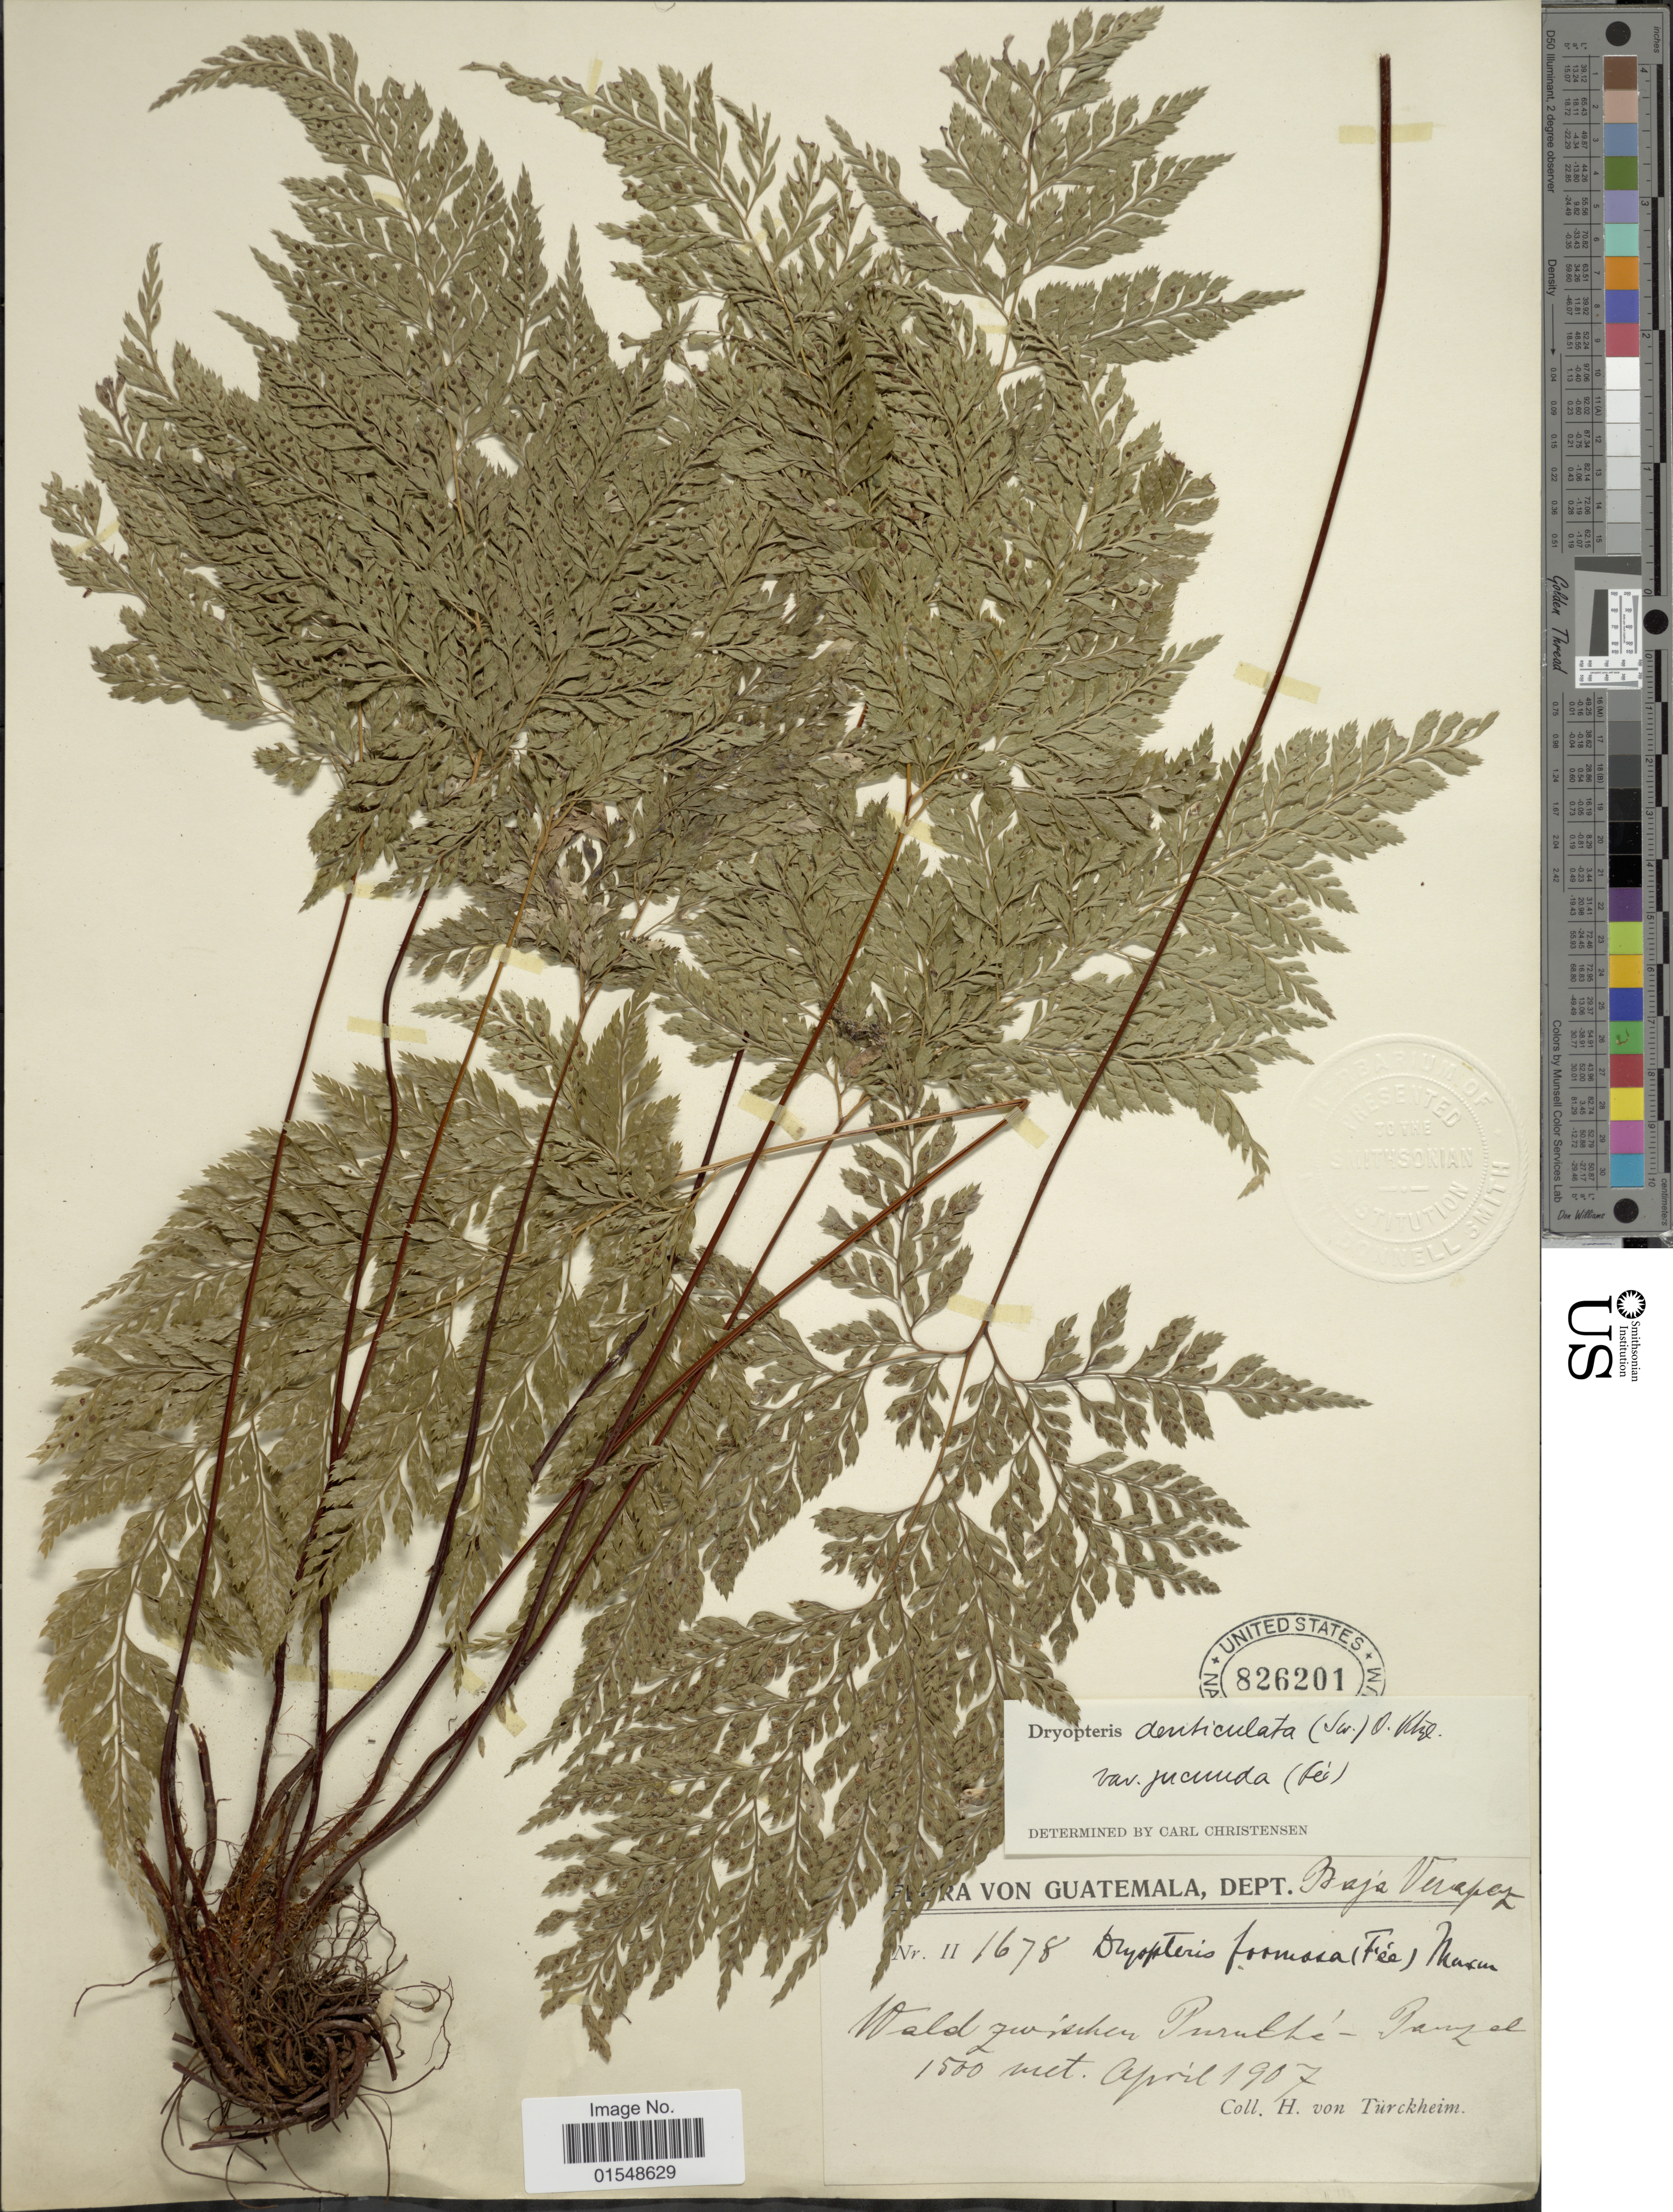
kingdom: Plantae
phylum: Tracheophyta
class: Polypodiopsida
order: Polypodiales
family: Dryopteridaceae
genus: Arachniodes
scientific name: Arachniodes denticulata var. jucunda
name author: (Fée) Lellinger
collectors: H. von Türckheim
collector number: II1678 *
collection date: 1907-04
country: Guatemala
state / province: Baja Verapaz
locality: Wald zwischen Purulhá - Panzal [forest between Purulhá - Pansal]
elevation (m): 1500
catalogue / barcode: US 826201